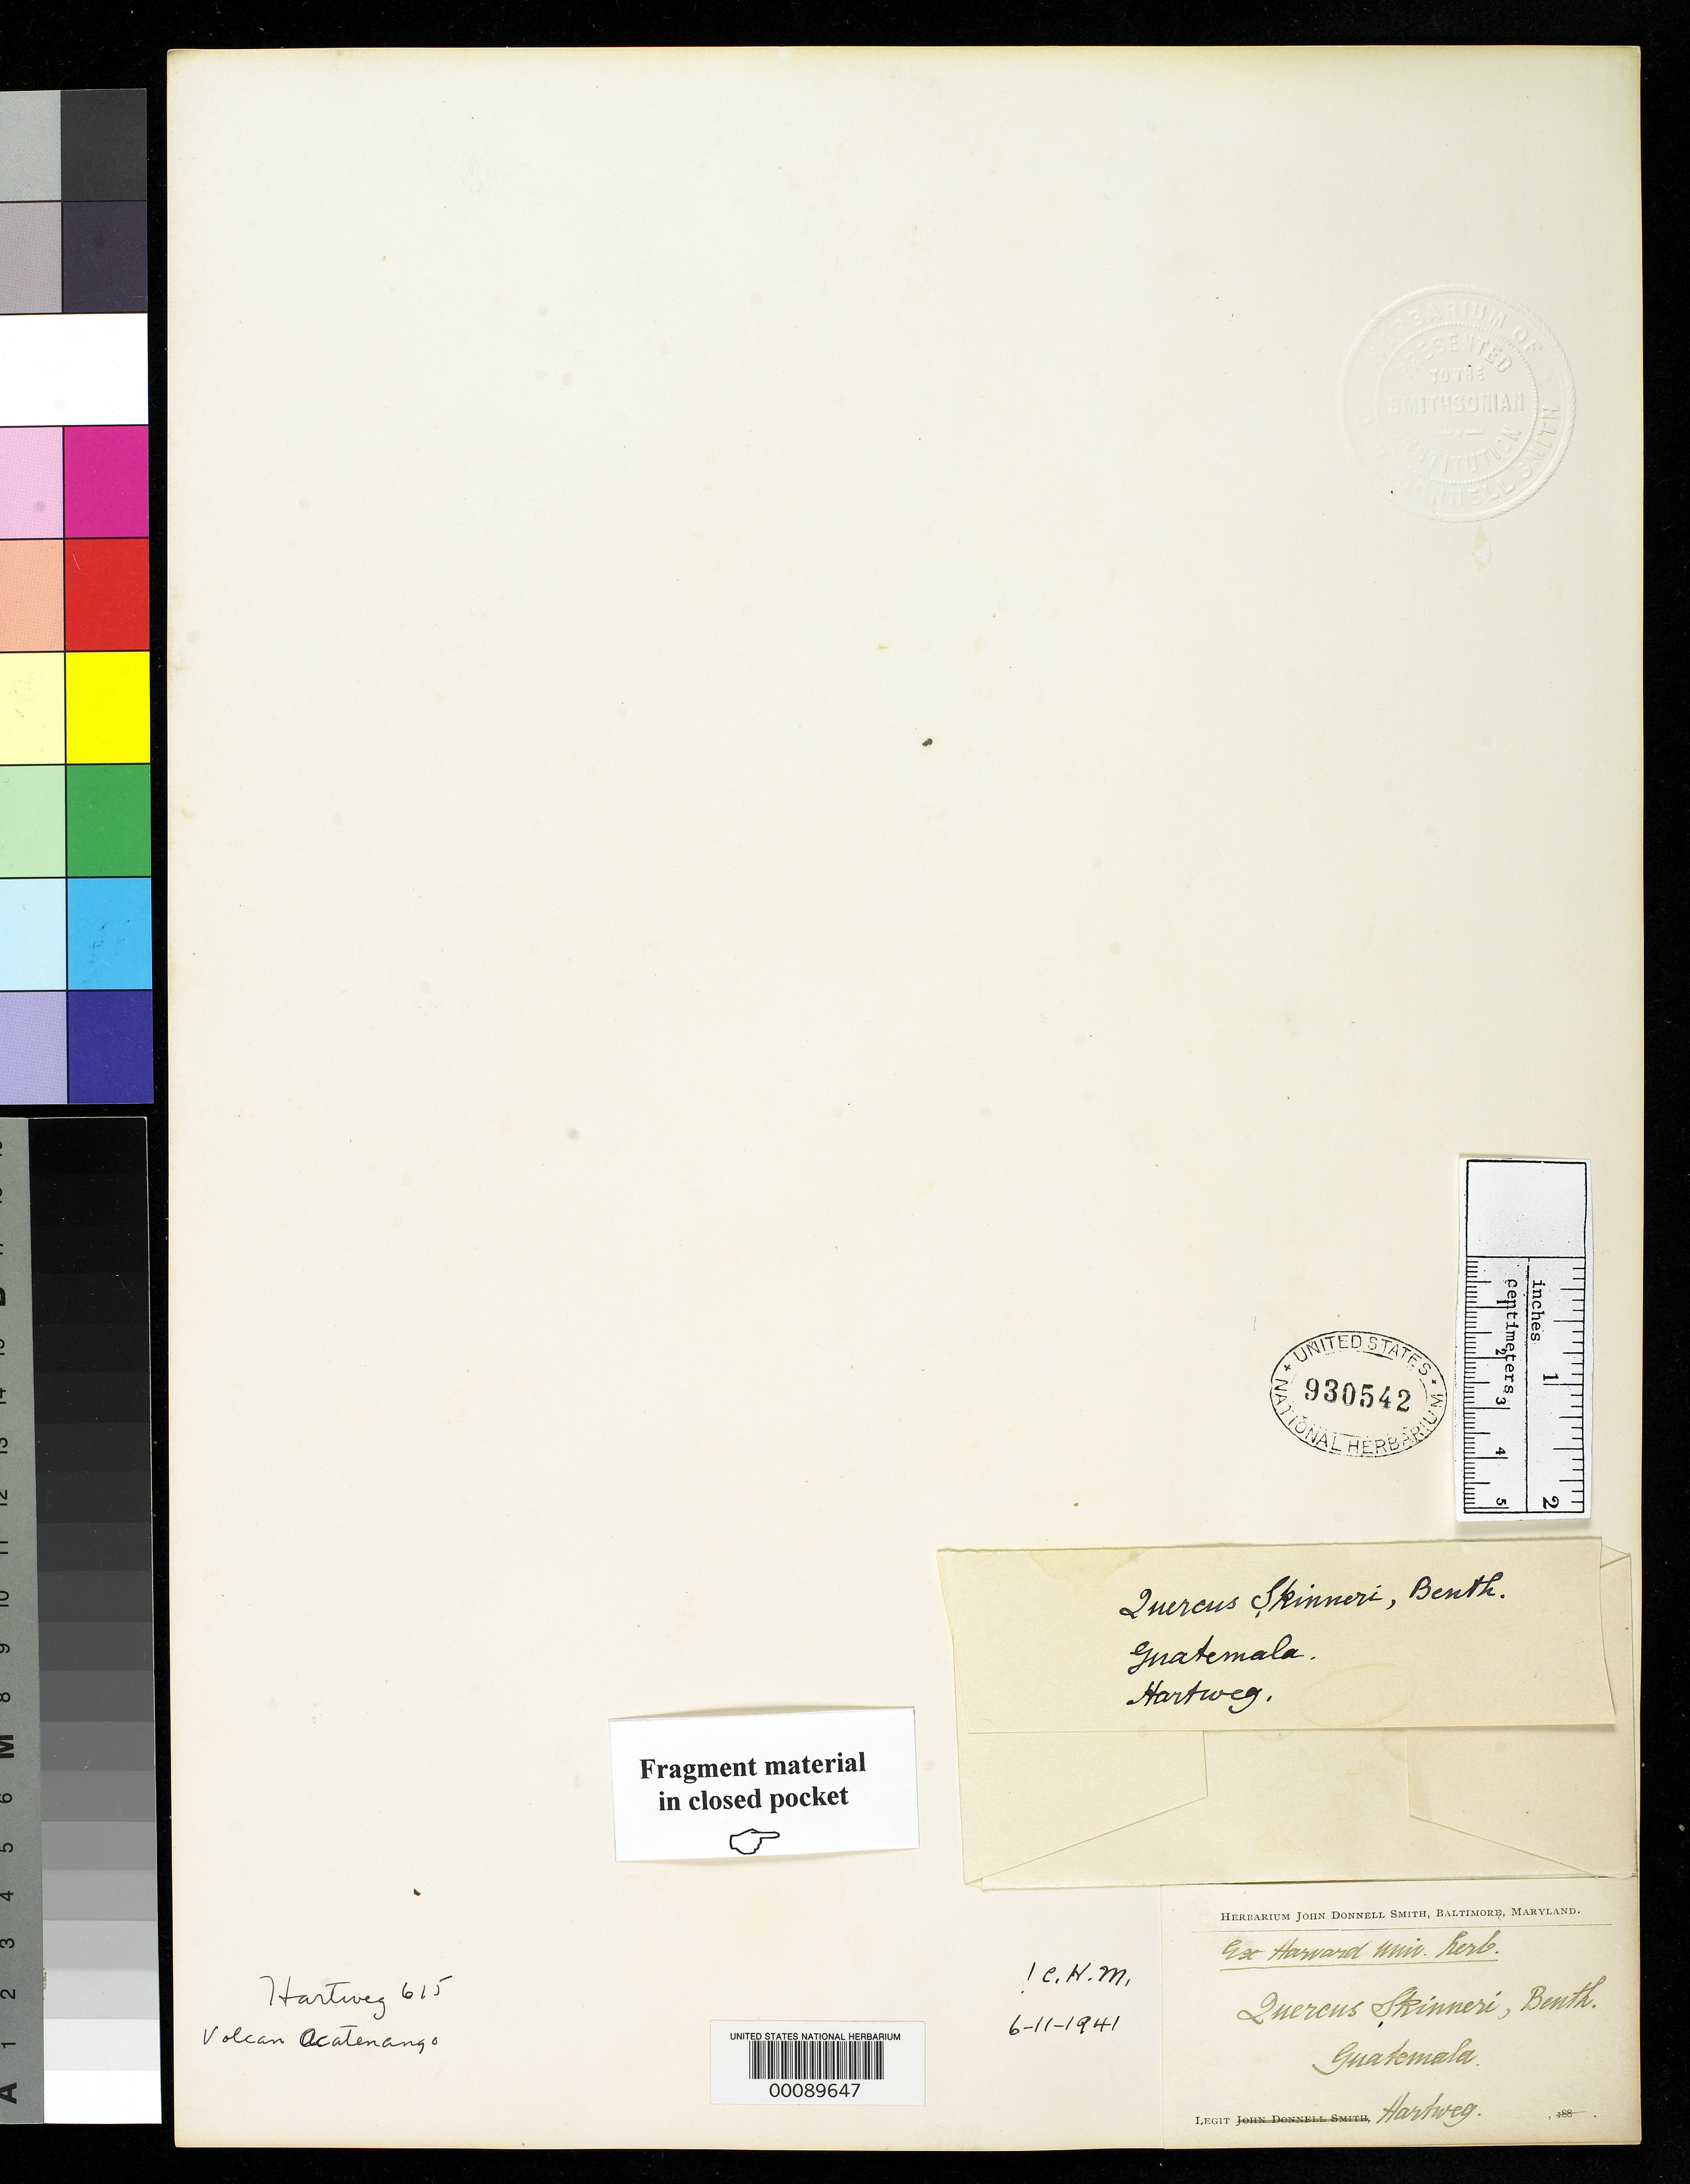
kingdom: Plantae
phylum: Tracheophyta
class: Magnoliopsida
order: Fagales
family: Fagaceae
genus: Quercus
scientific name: Quercus skinneri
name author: Benth.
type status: Type Fragment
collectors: K. Hartweg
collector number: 615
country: Guatemala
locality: Volcan Ocatenango.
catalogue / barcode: US 930542